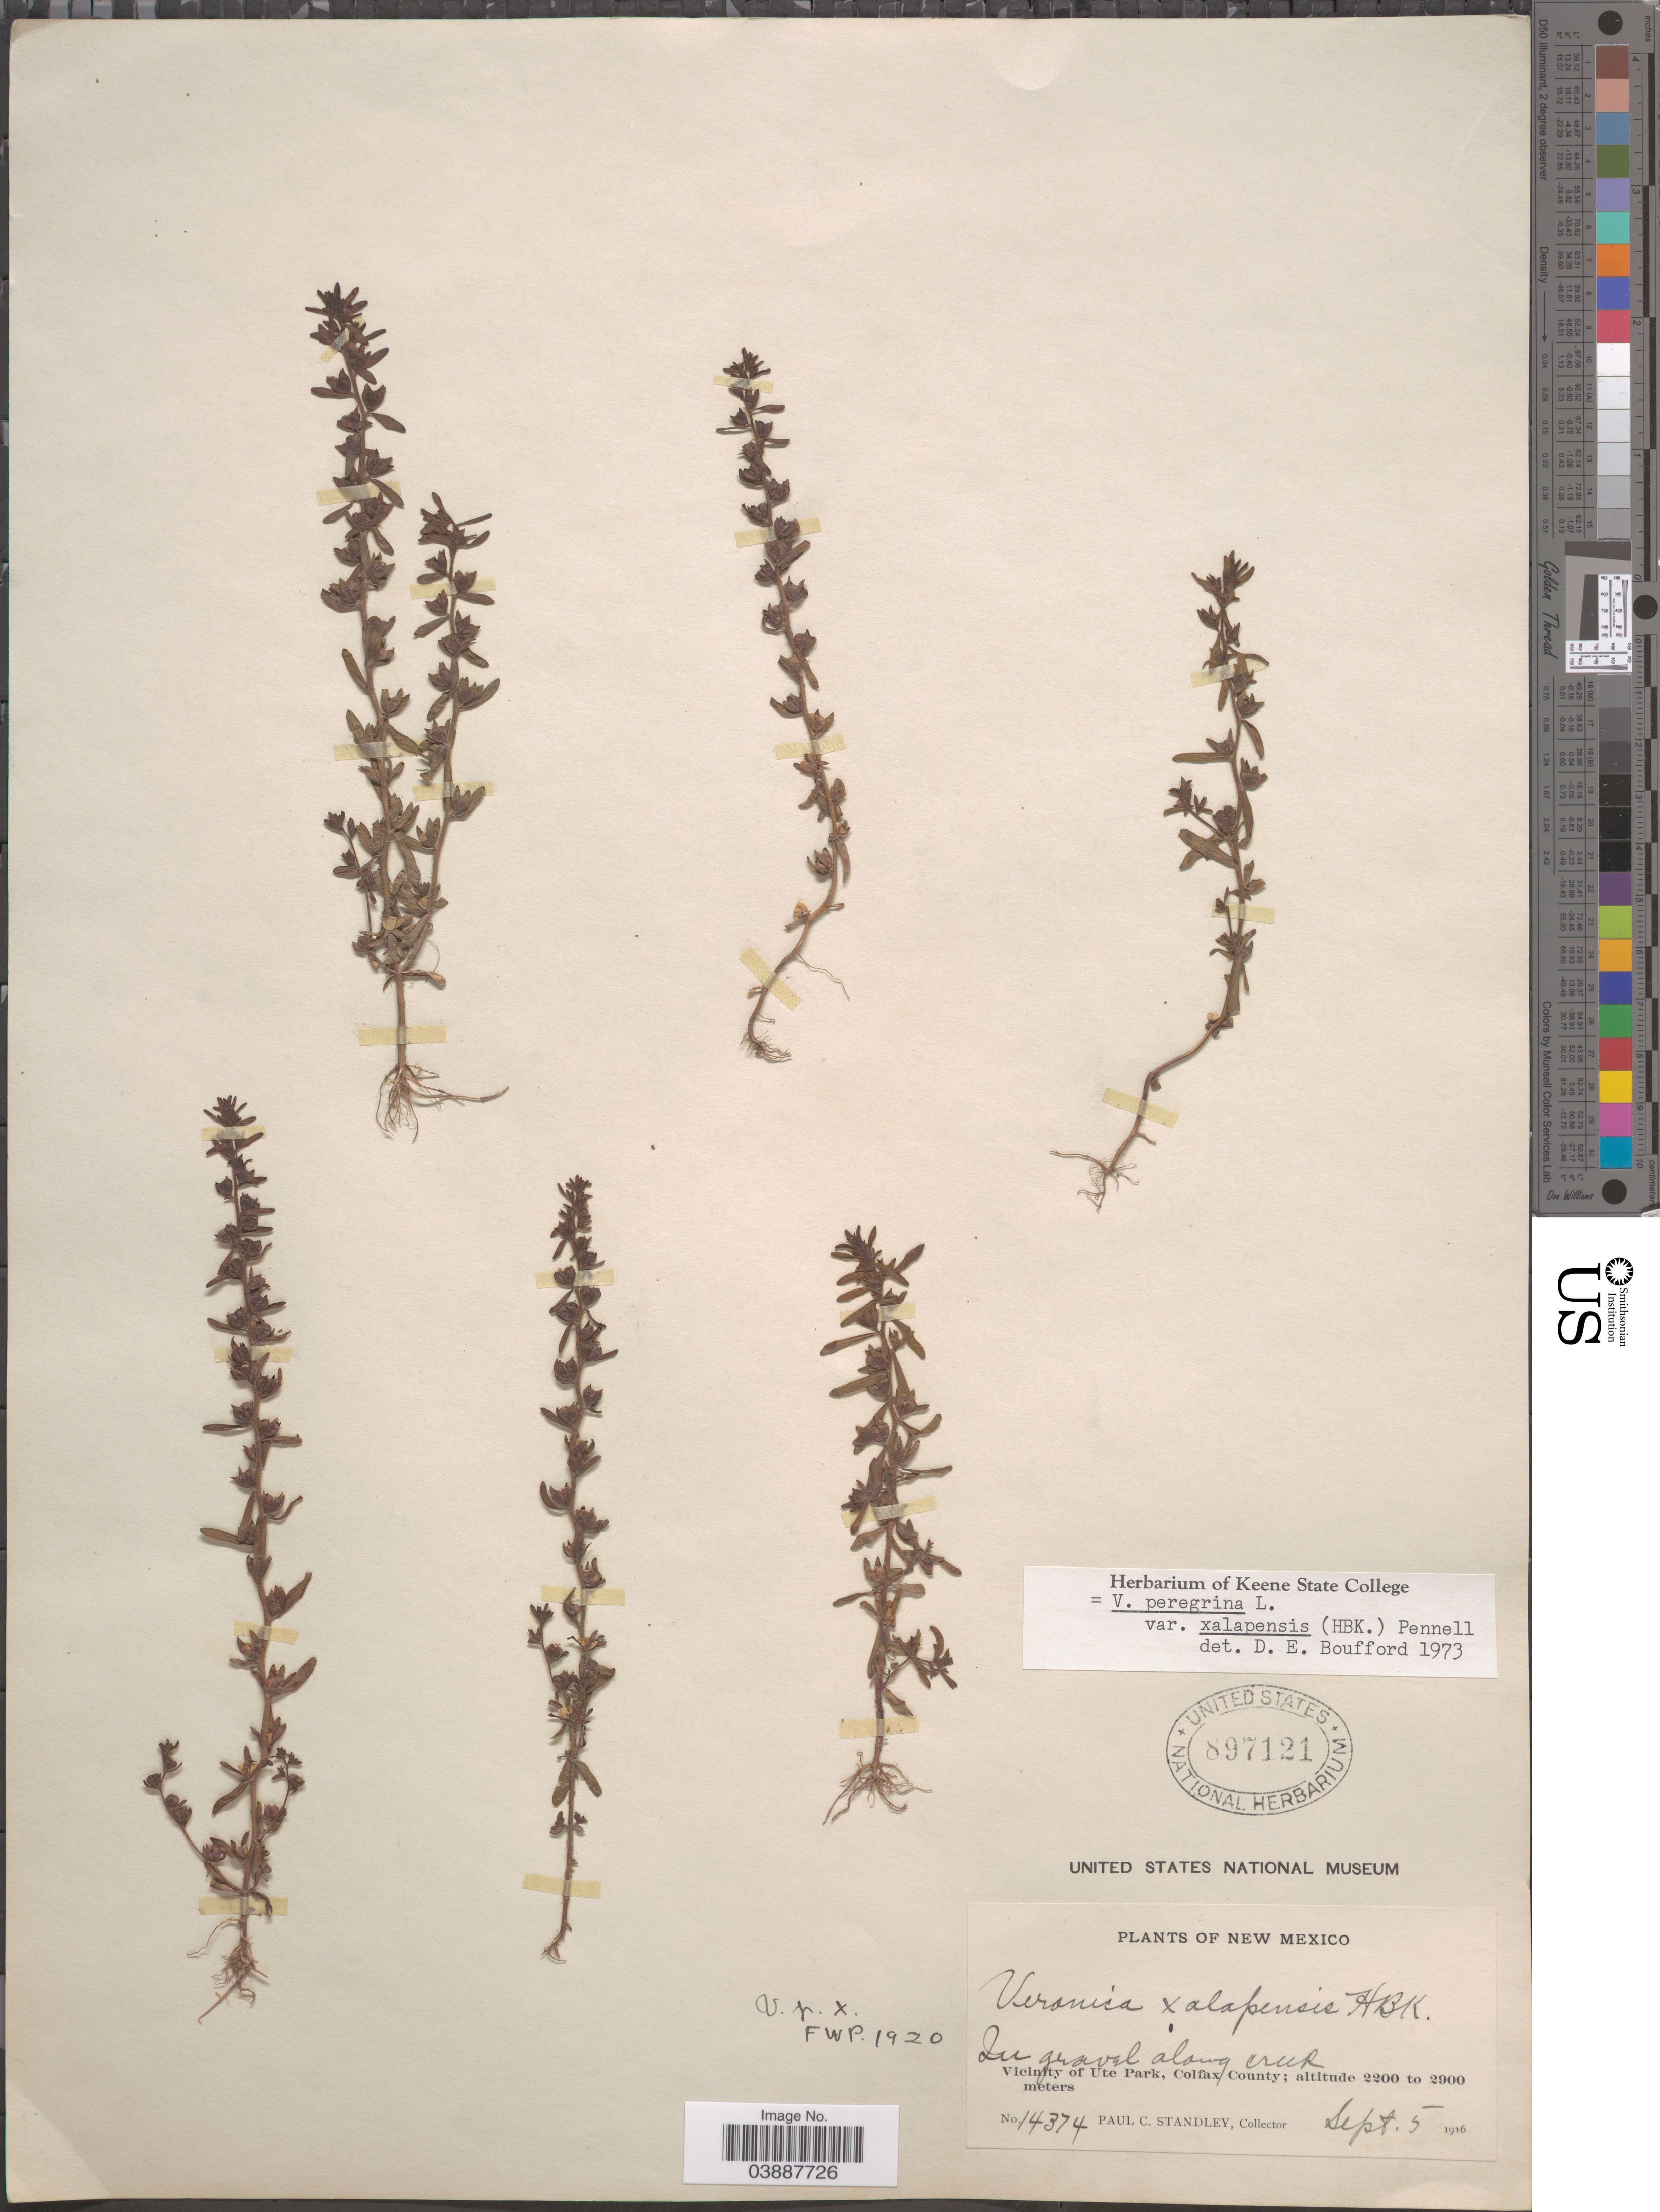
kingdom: Plantae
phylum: Tracheophyta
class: Magnoliopsida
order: Lamiales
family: Plantaginaceae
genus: Veronica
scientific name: Veronica peregrina var. xalapensis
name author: Kunth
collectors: P. C. Standley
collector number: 14374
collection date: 1916-09-05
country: United States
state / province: New Mexico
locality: Vicinity of Ute Park, Colfax County.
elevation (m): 2200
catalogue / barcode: US 897121